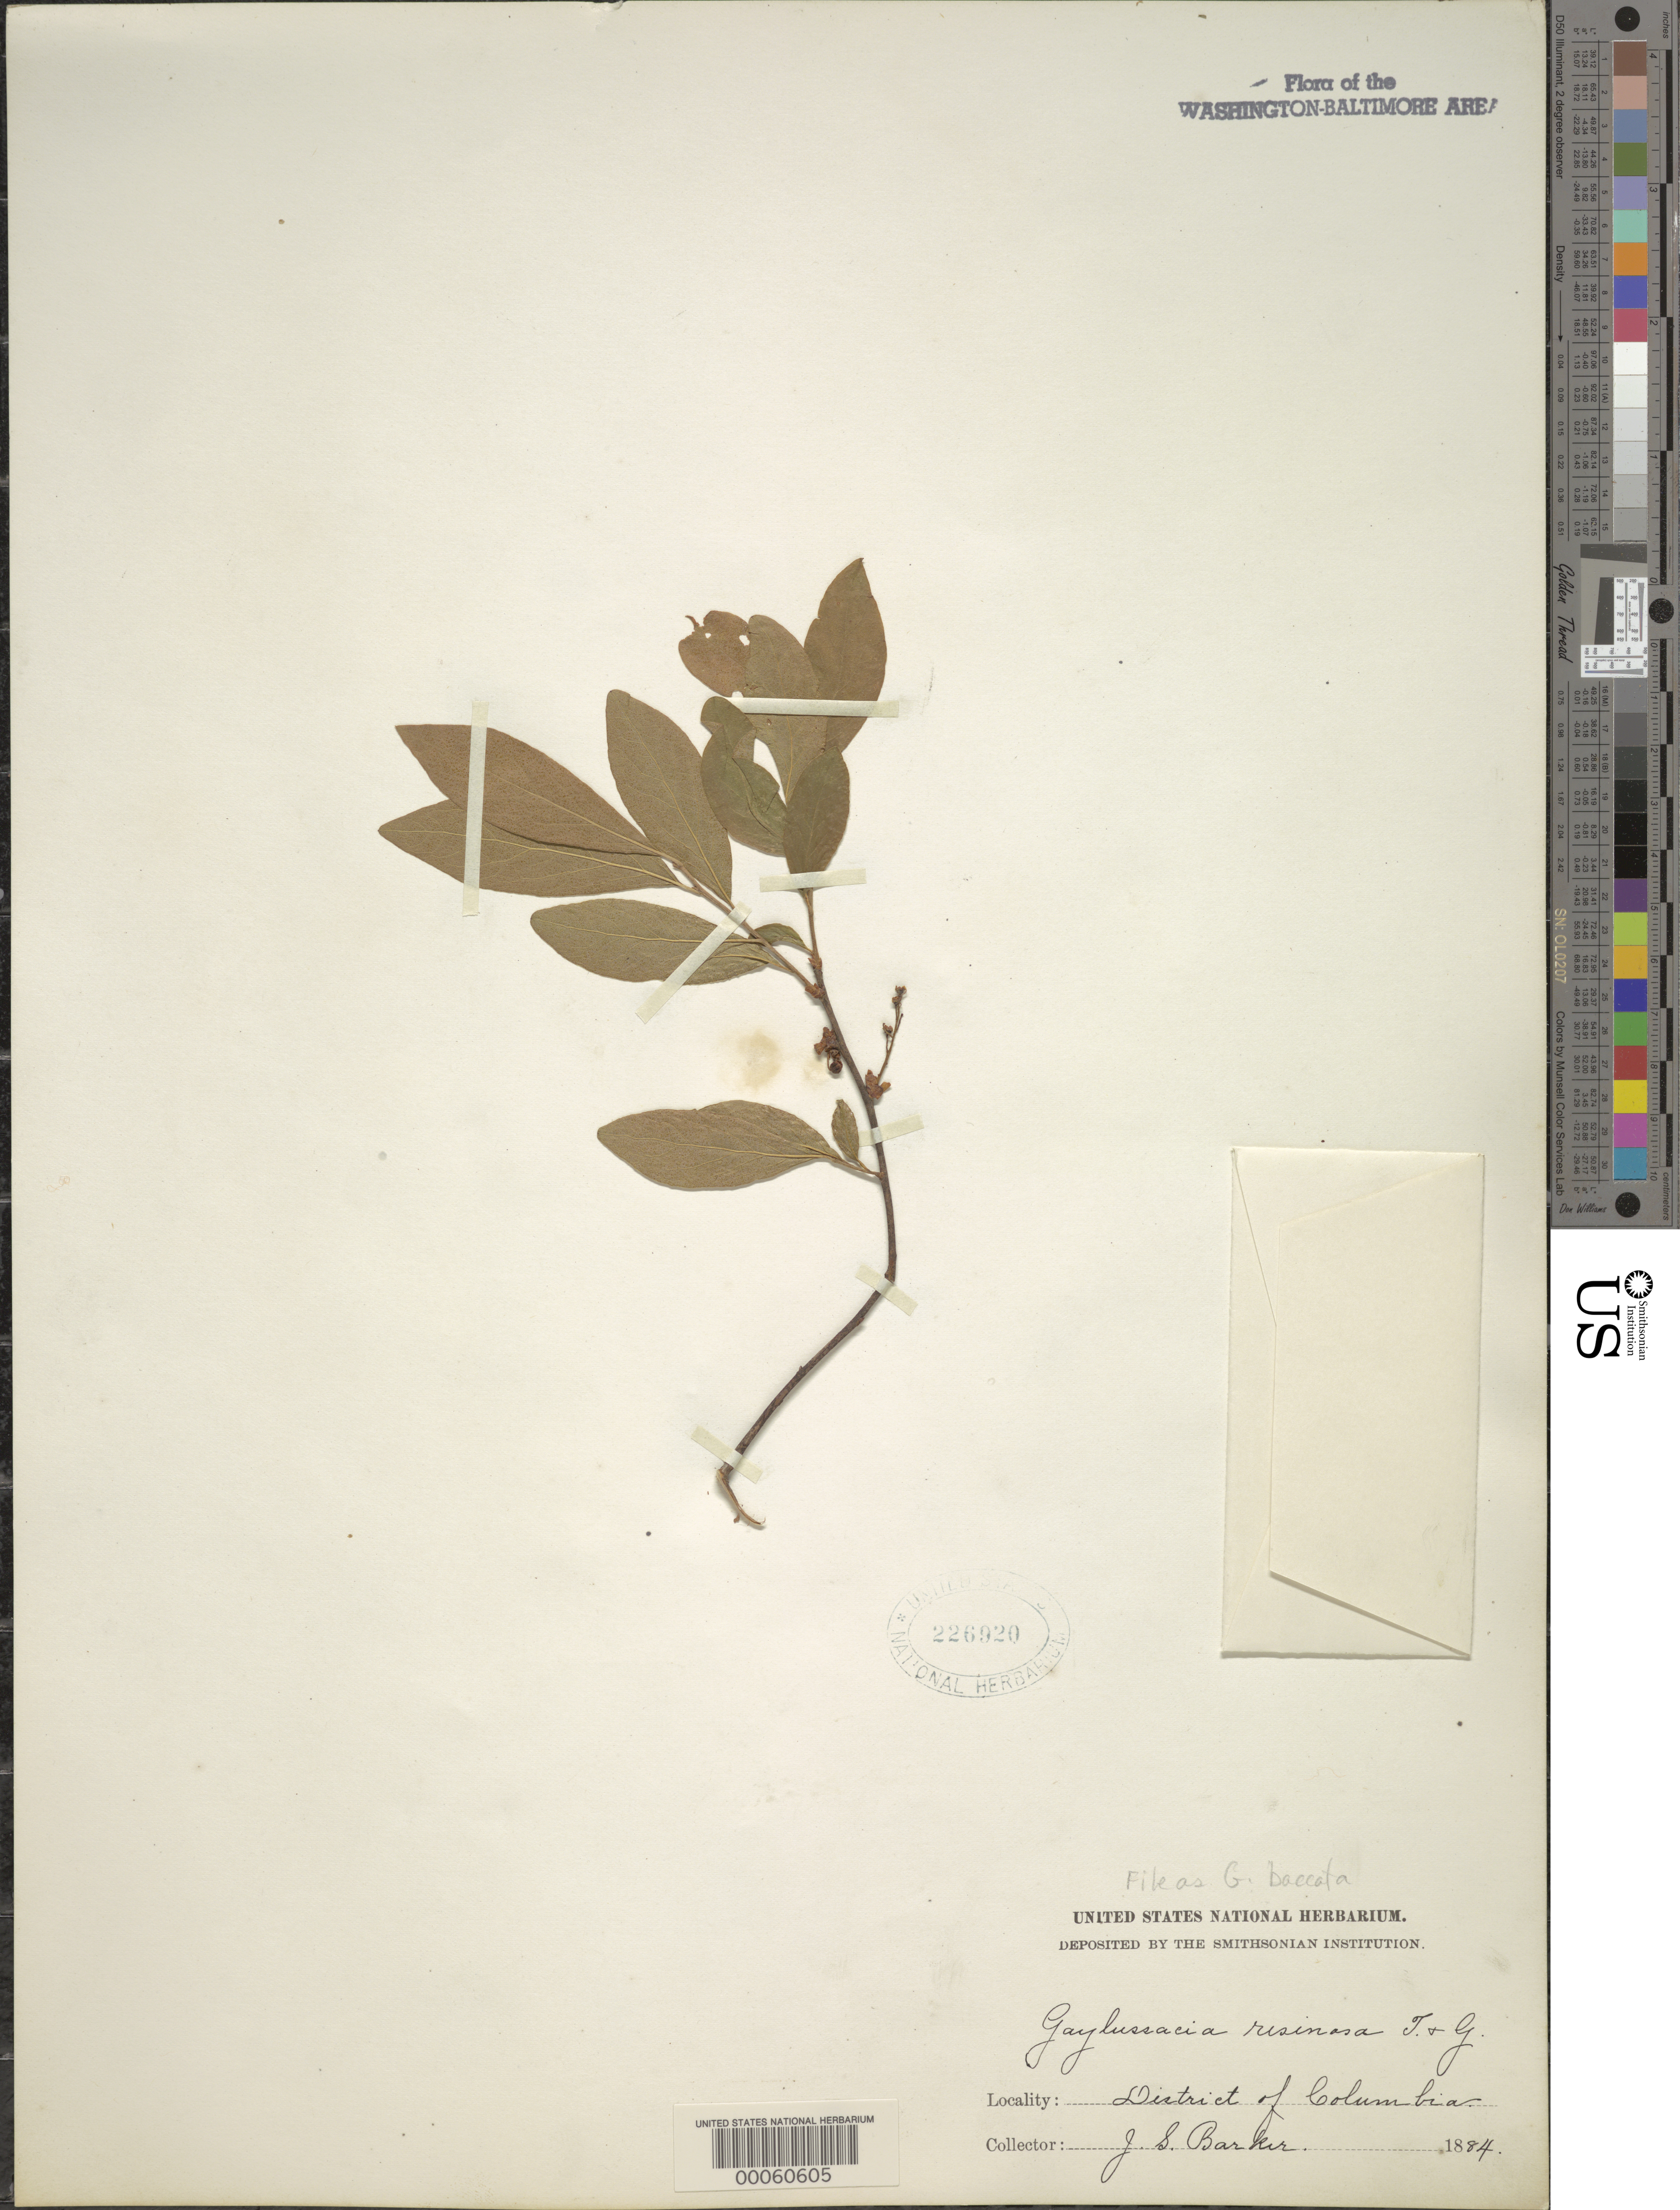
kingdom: Plantae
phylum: Tracheophyta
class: Magnoliopsida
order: Ericales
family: Ericaceae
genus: Gaylussacia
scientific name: Gaylussacia baccata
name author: (Wangenh.) K. Koch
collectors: J. S. Baker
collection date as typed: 1884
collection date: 1884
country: United States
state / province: District of Columbia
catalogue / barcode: US 226920